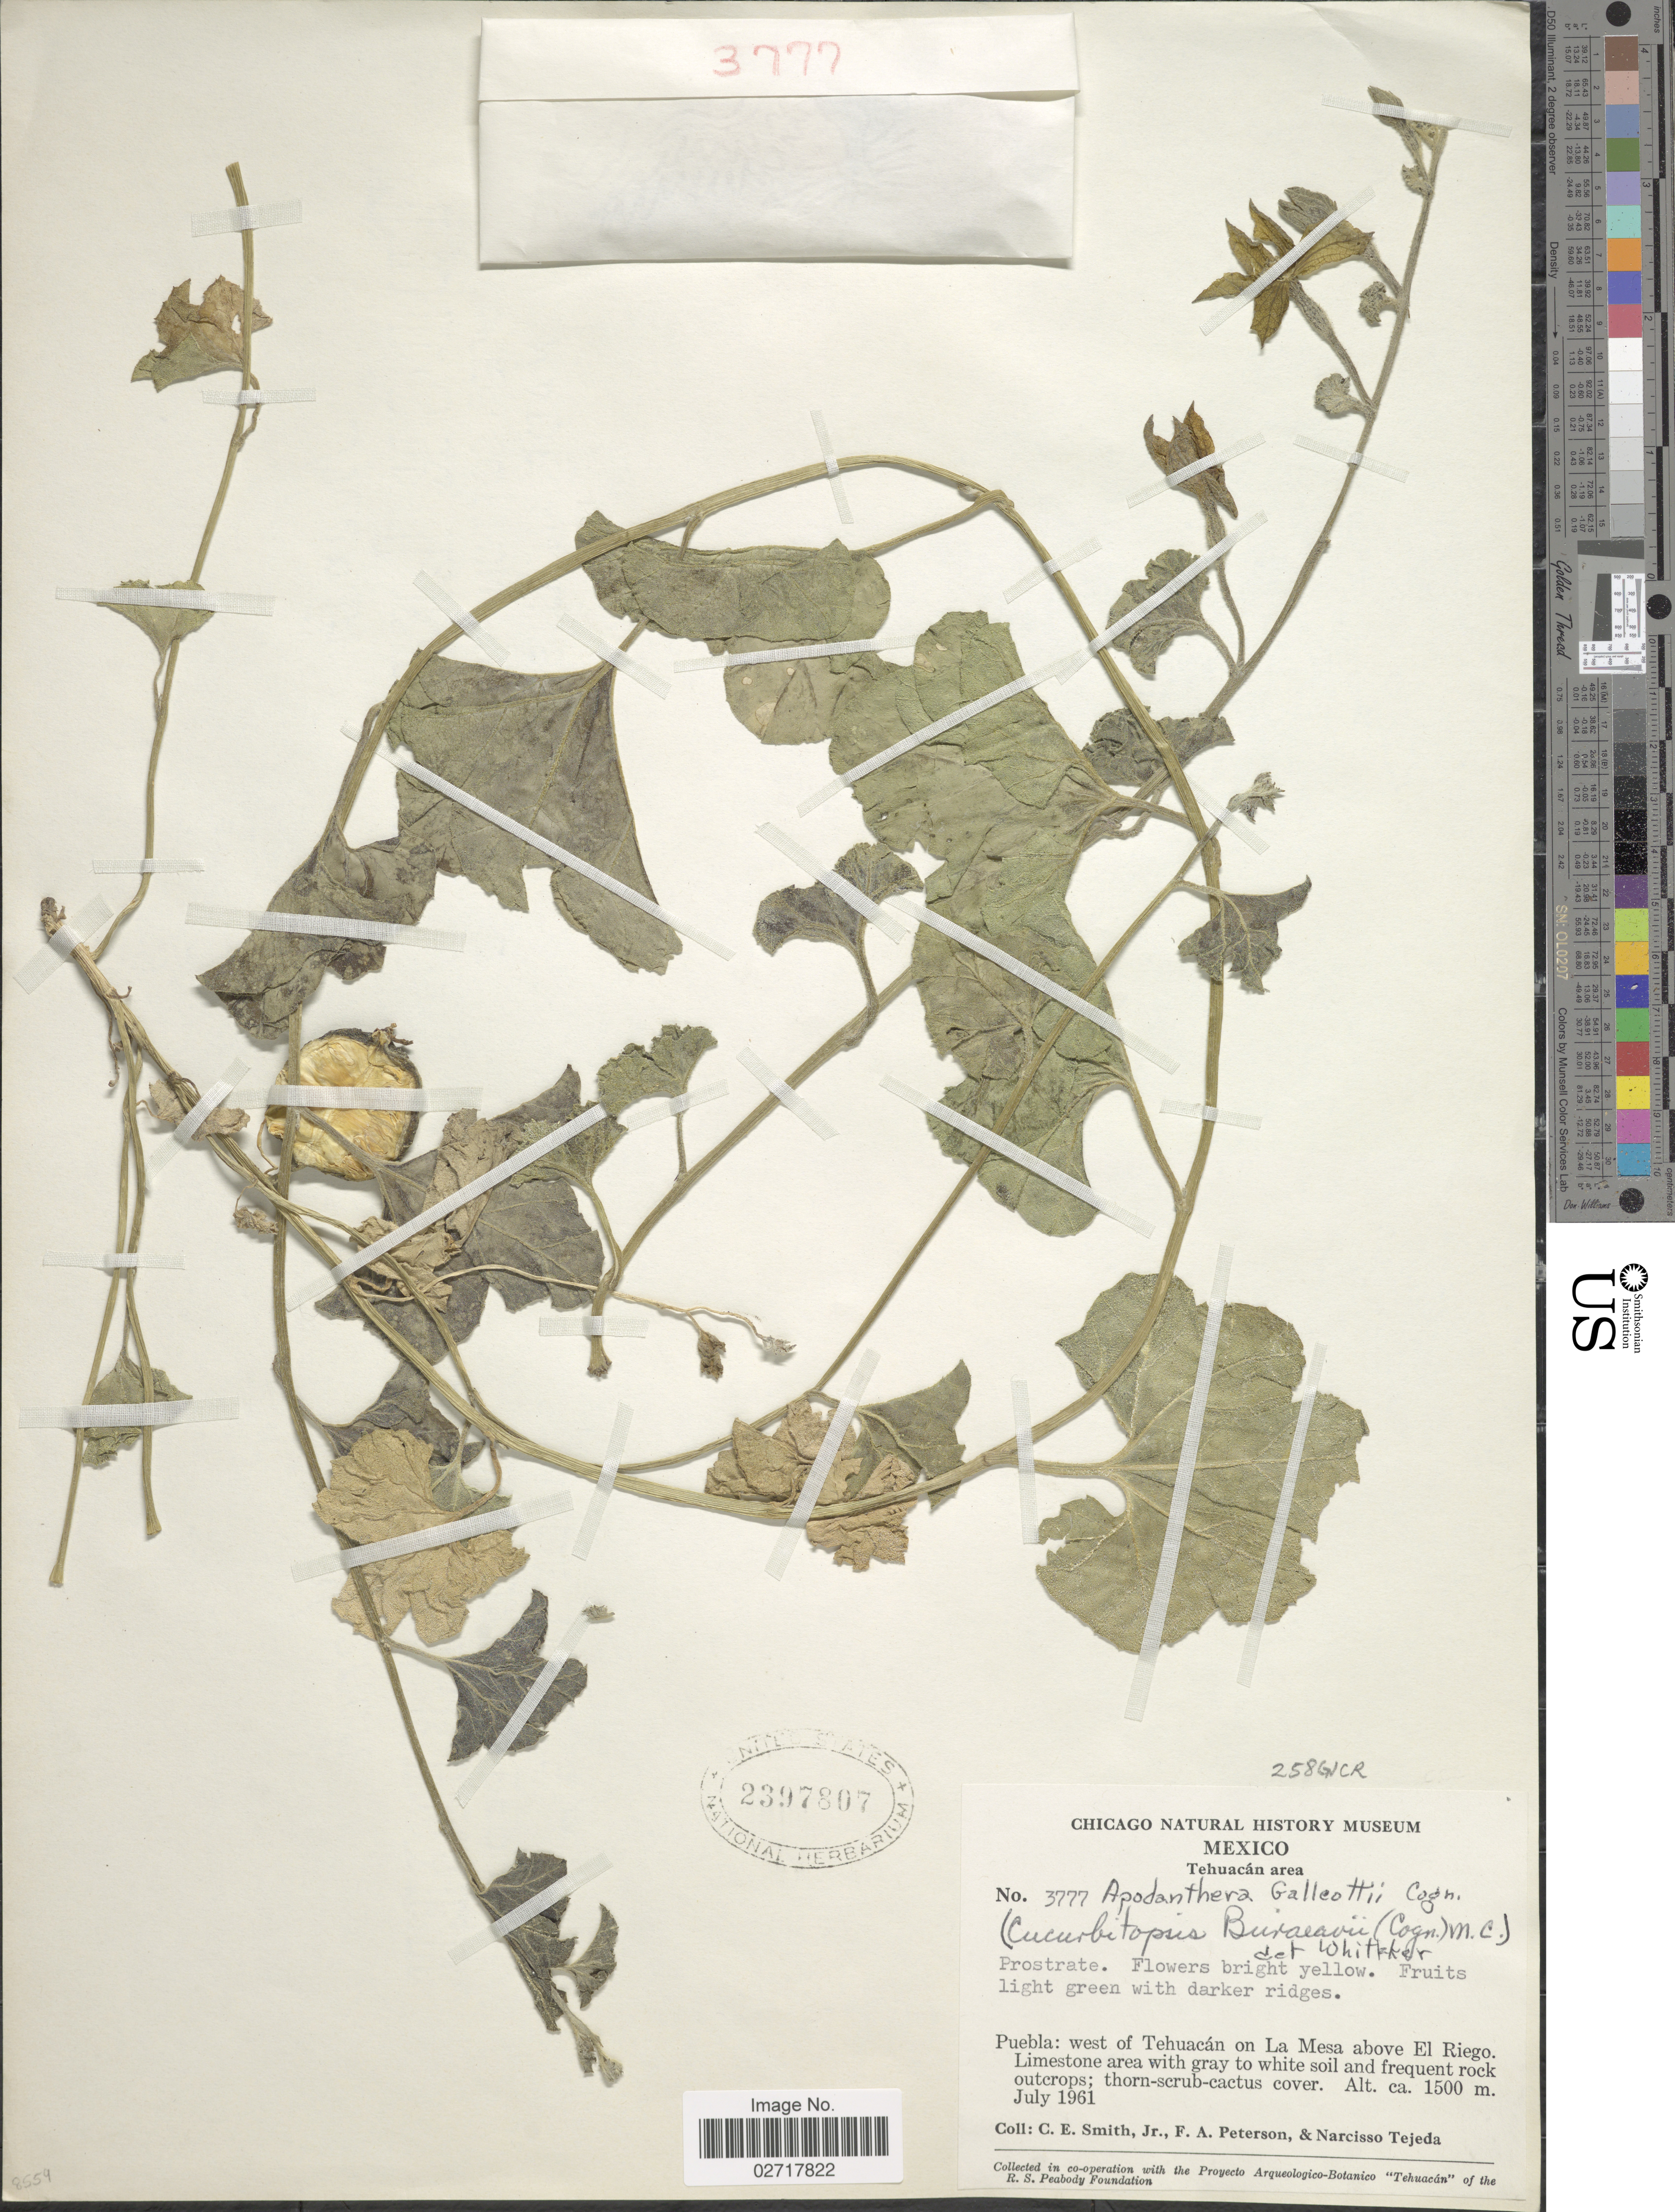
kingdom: Plantae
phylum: Tracheophyta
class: Magnoliopsida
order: Cucurbitales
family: Cucurbitaceae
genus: Apodanthera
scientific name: Apodanthera galeottii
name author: Cogn.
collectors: C. E. Smith Jr., F. A. Peterson & N. Tejeda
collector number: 3777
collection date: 1961-06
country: Mexico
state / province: Puebla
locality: Tehuacan area. West of Tehuacan on La Mesa above El Riego.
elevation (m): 1500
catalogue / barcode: US 2397807